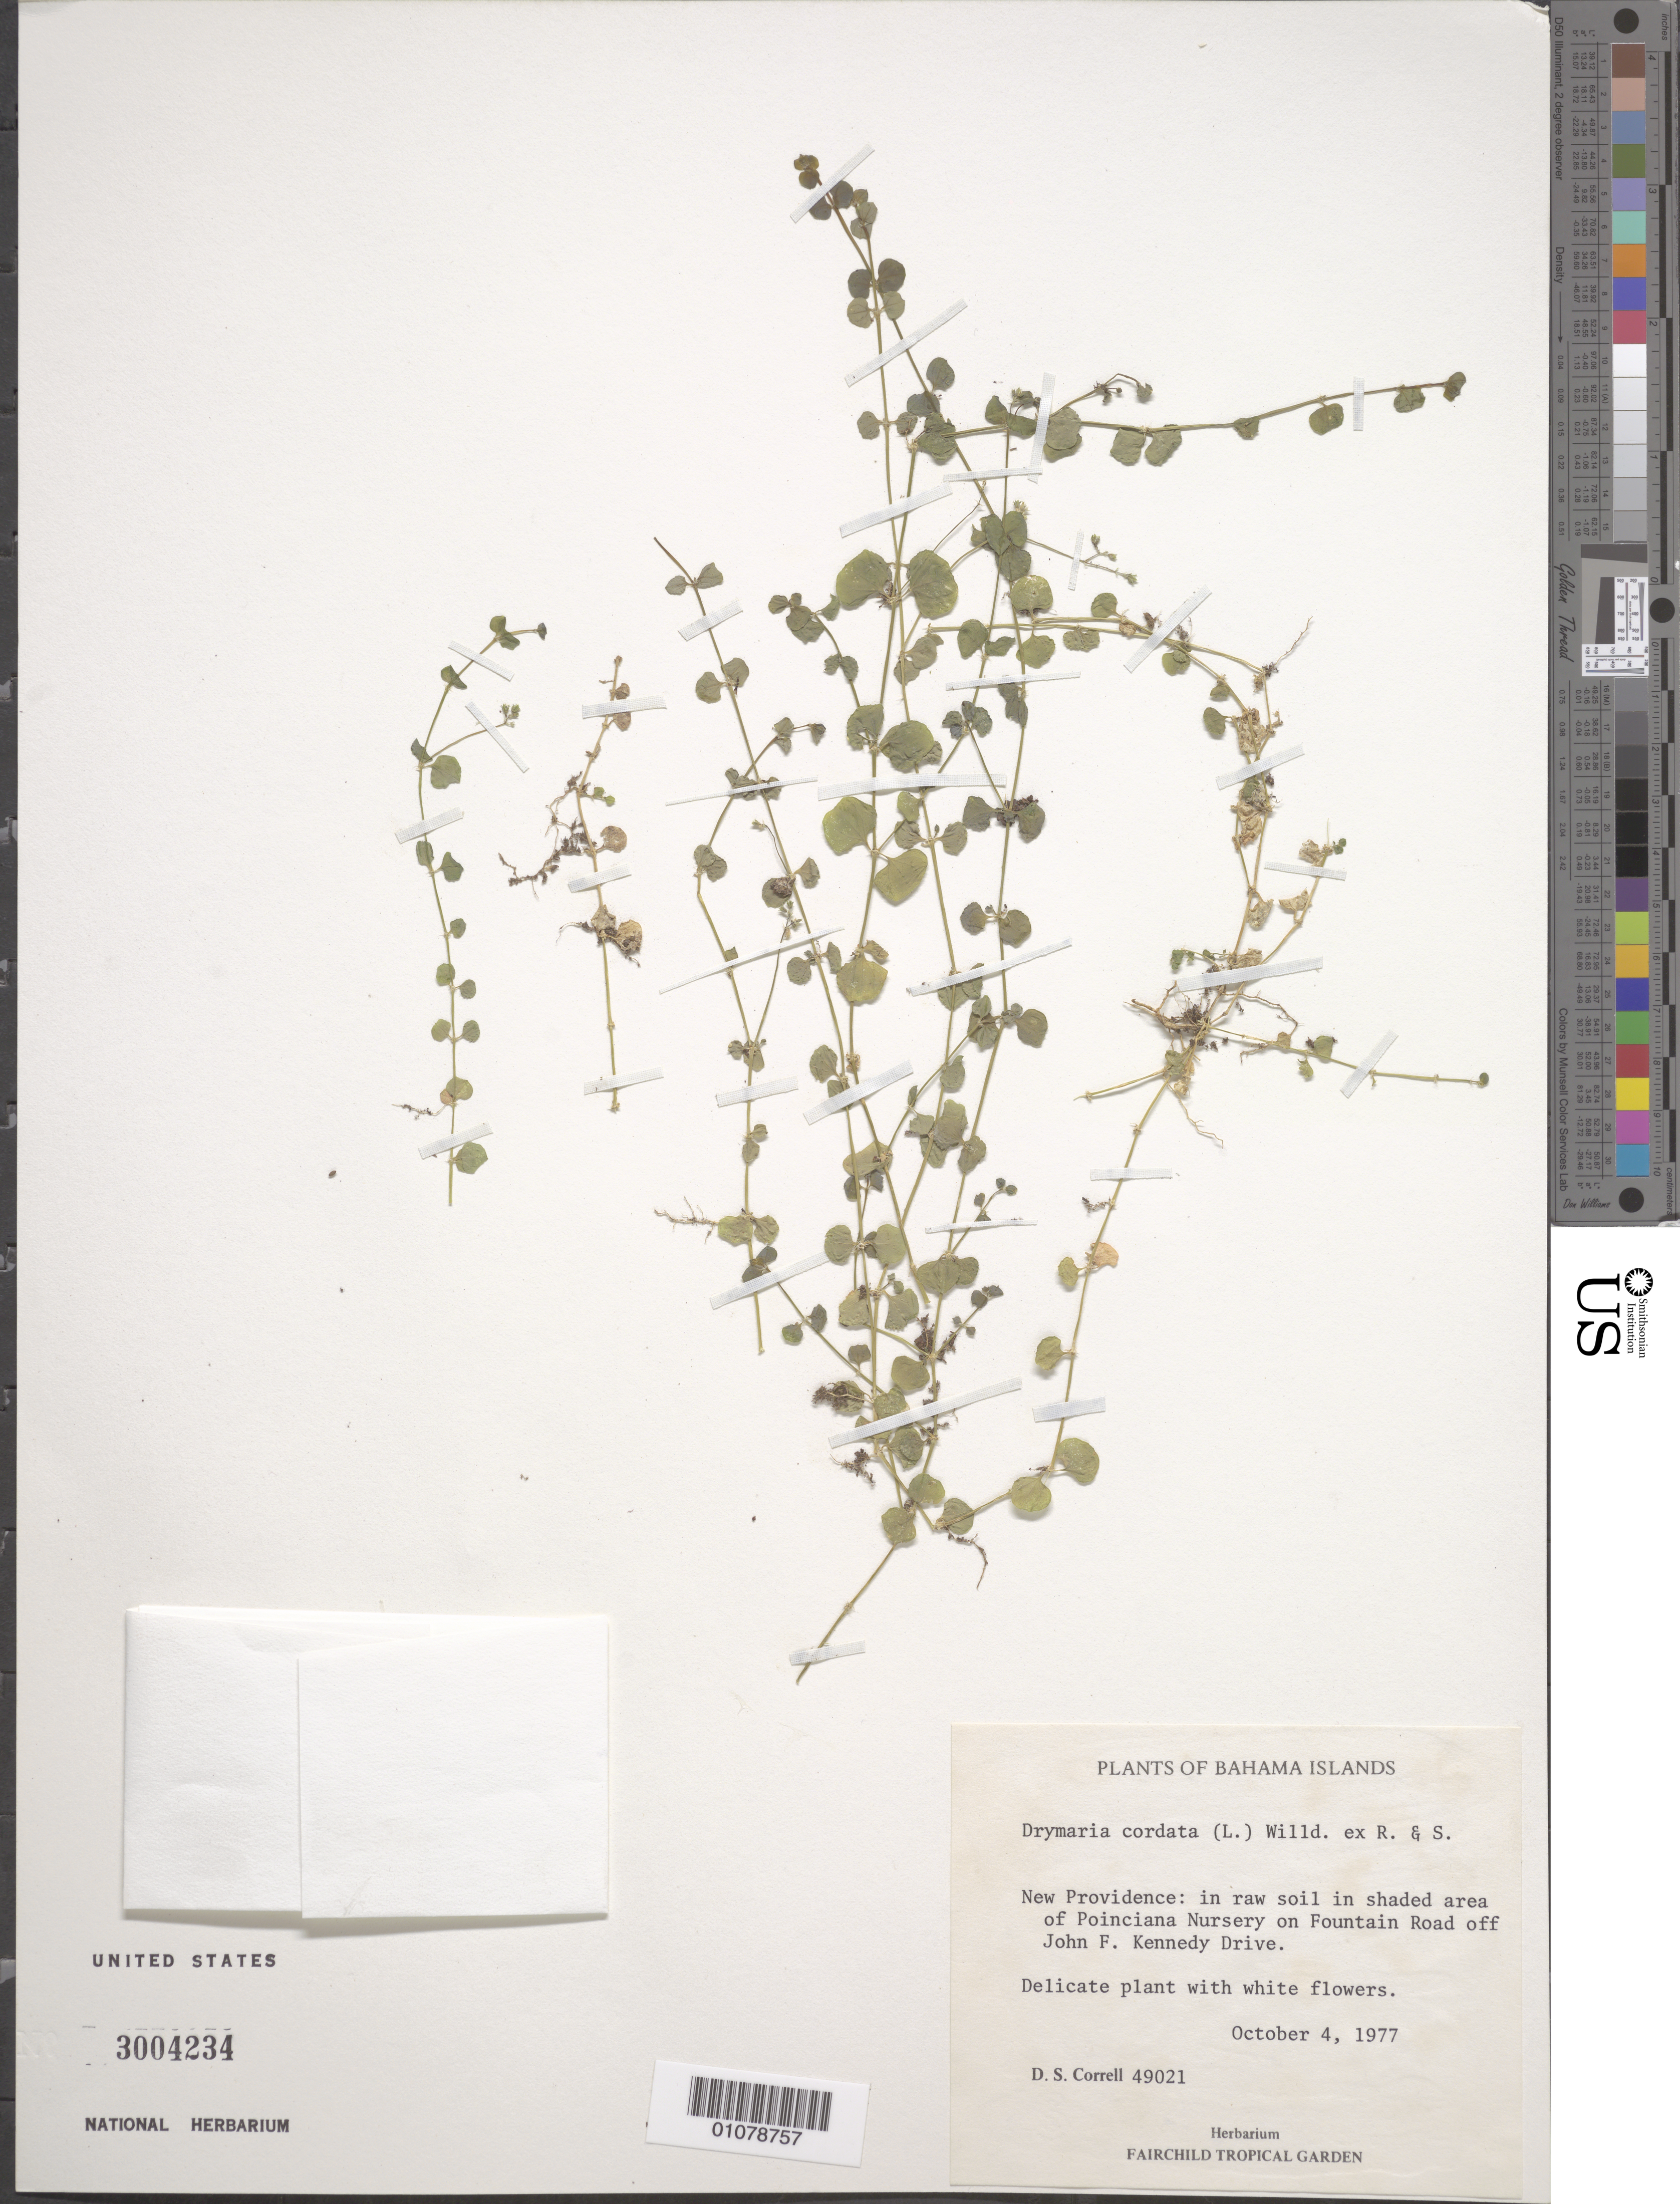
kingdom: Plantae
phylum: Tracheophyta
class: Magnoliopsida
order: Caryophyllales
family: Caryophyllaceae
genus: Drymaria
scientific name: Drymaria cordata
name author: (L.) Willd. ex Schult.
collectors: D. S. Correll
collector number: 49021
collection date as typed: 04 Oct 1977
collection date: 1977-10-04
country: Bahamas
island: New Providence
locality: New Providence: Poinciana Nursery on Foundain Road off John F. Kennedy Drive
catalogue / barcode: US 3004234